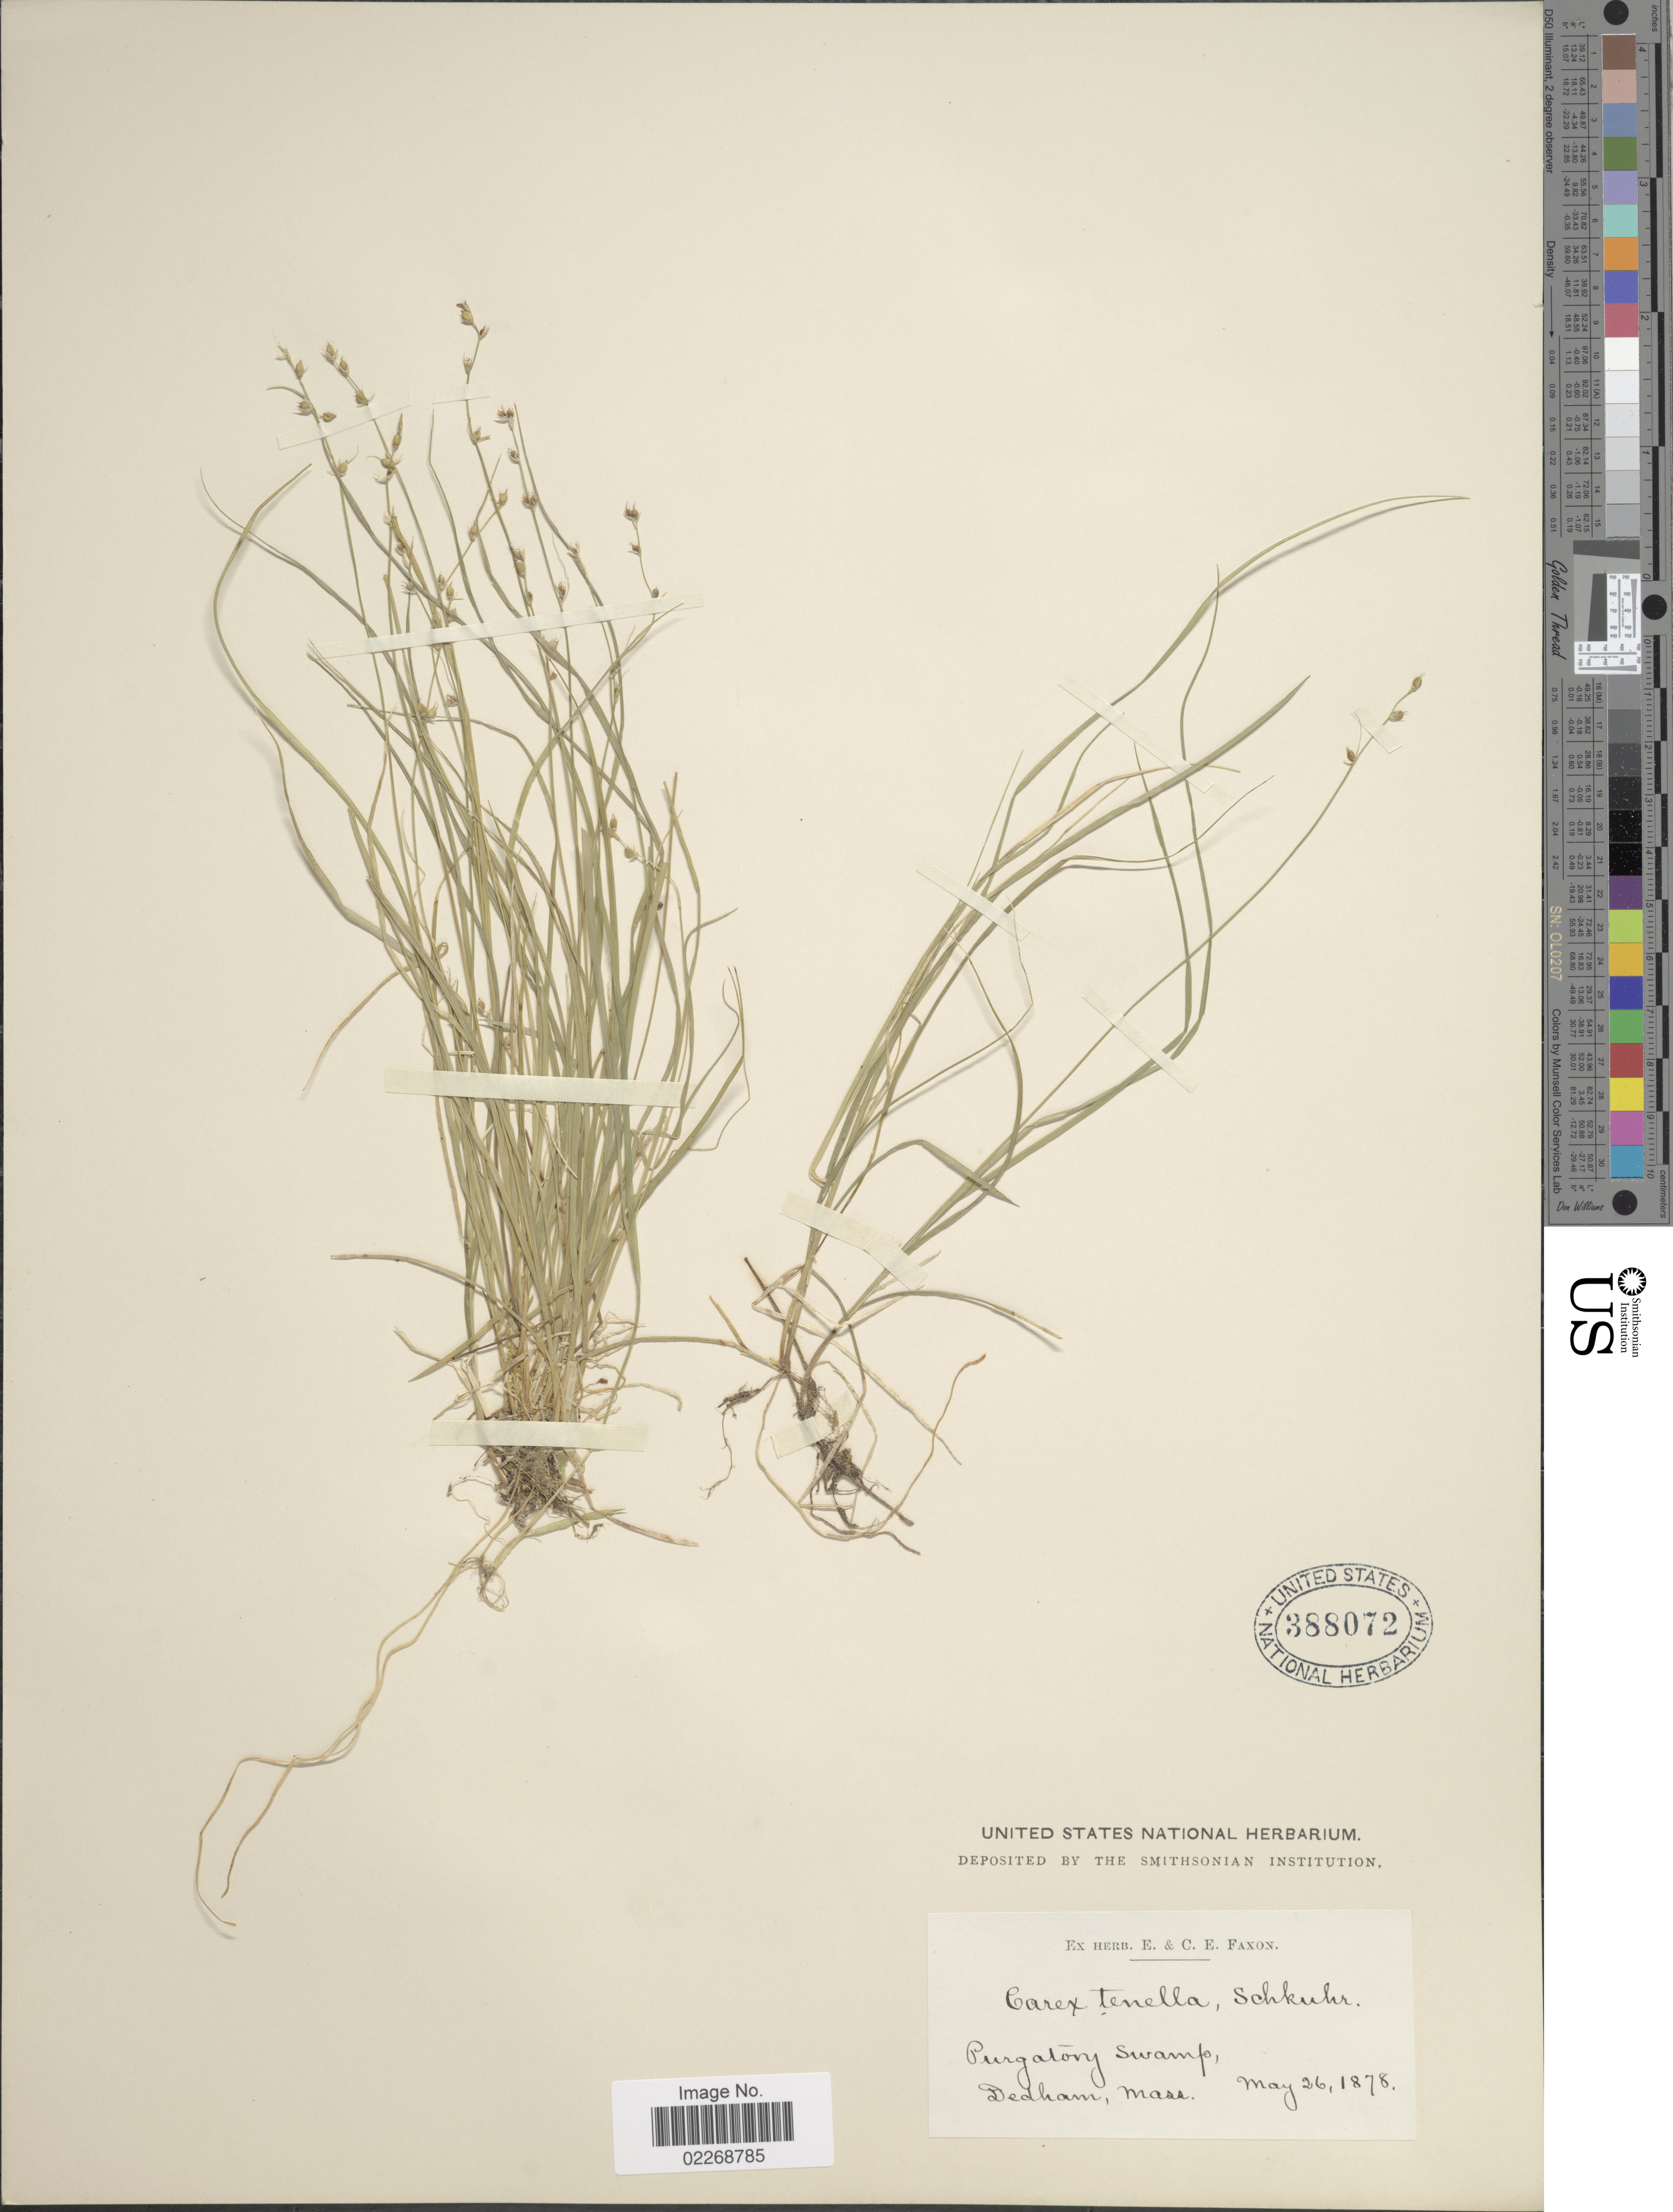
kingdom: Plantae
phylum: Tracheophyta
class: Liliopsida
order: Poales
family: Cyperaceae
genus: Carex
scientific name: Carex disperma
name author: Dewey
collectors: ex herb. E. & C.E. Faxon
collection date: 1878-05-26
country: United States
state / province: Massachusetts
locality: Purgatory swamp, Dedham, Mass.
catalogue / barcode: US 388072